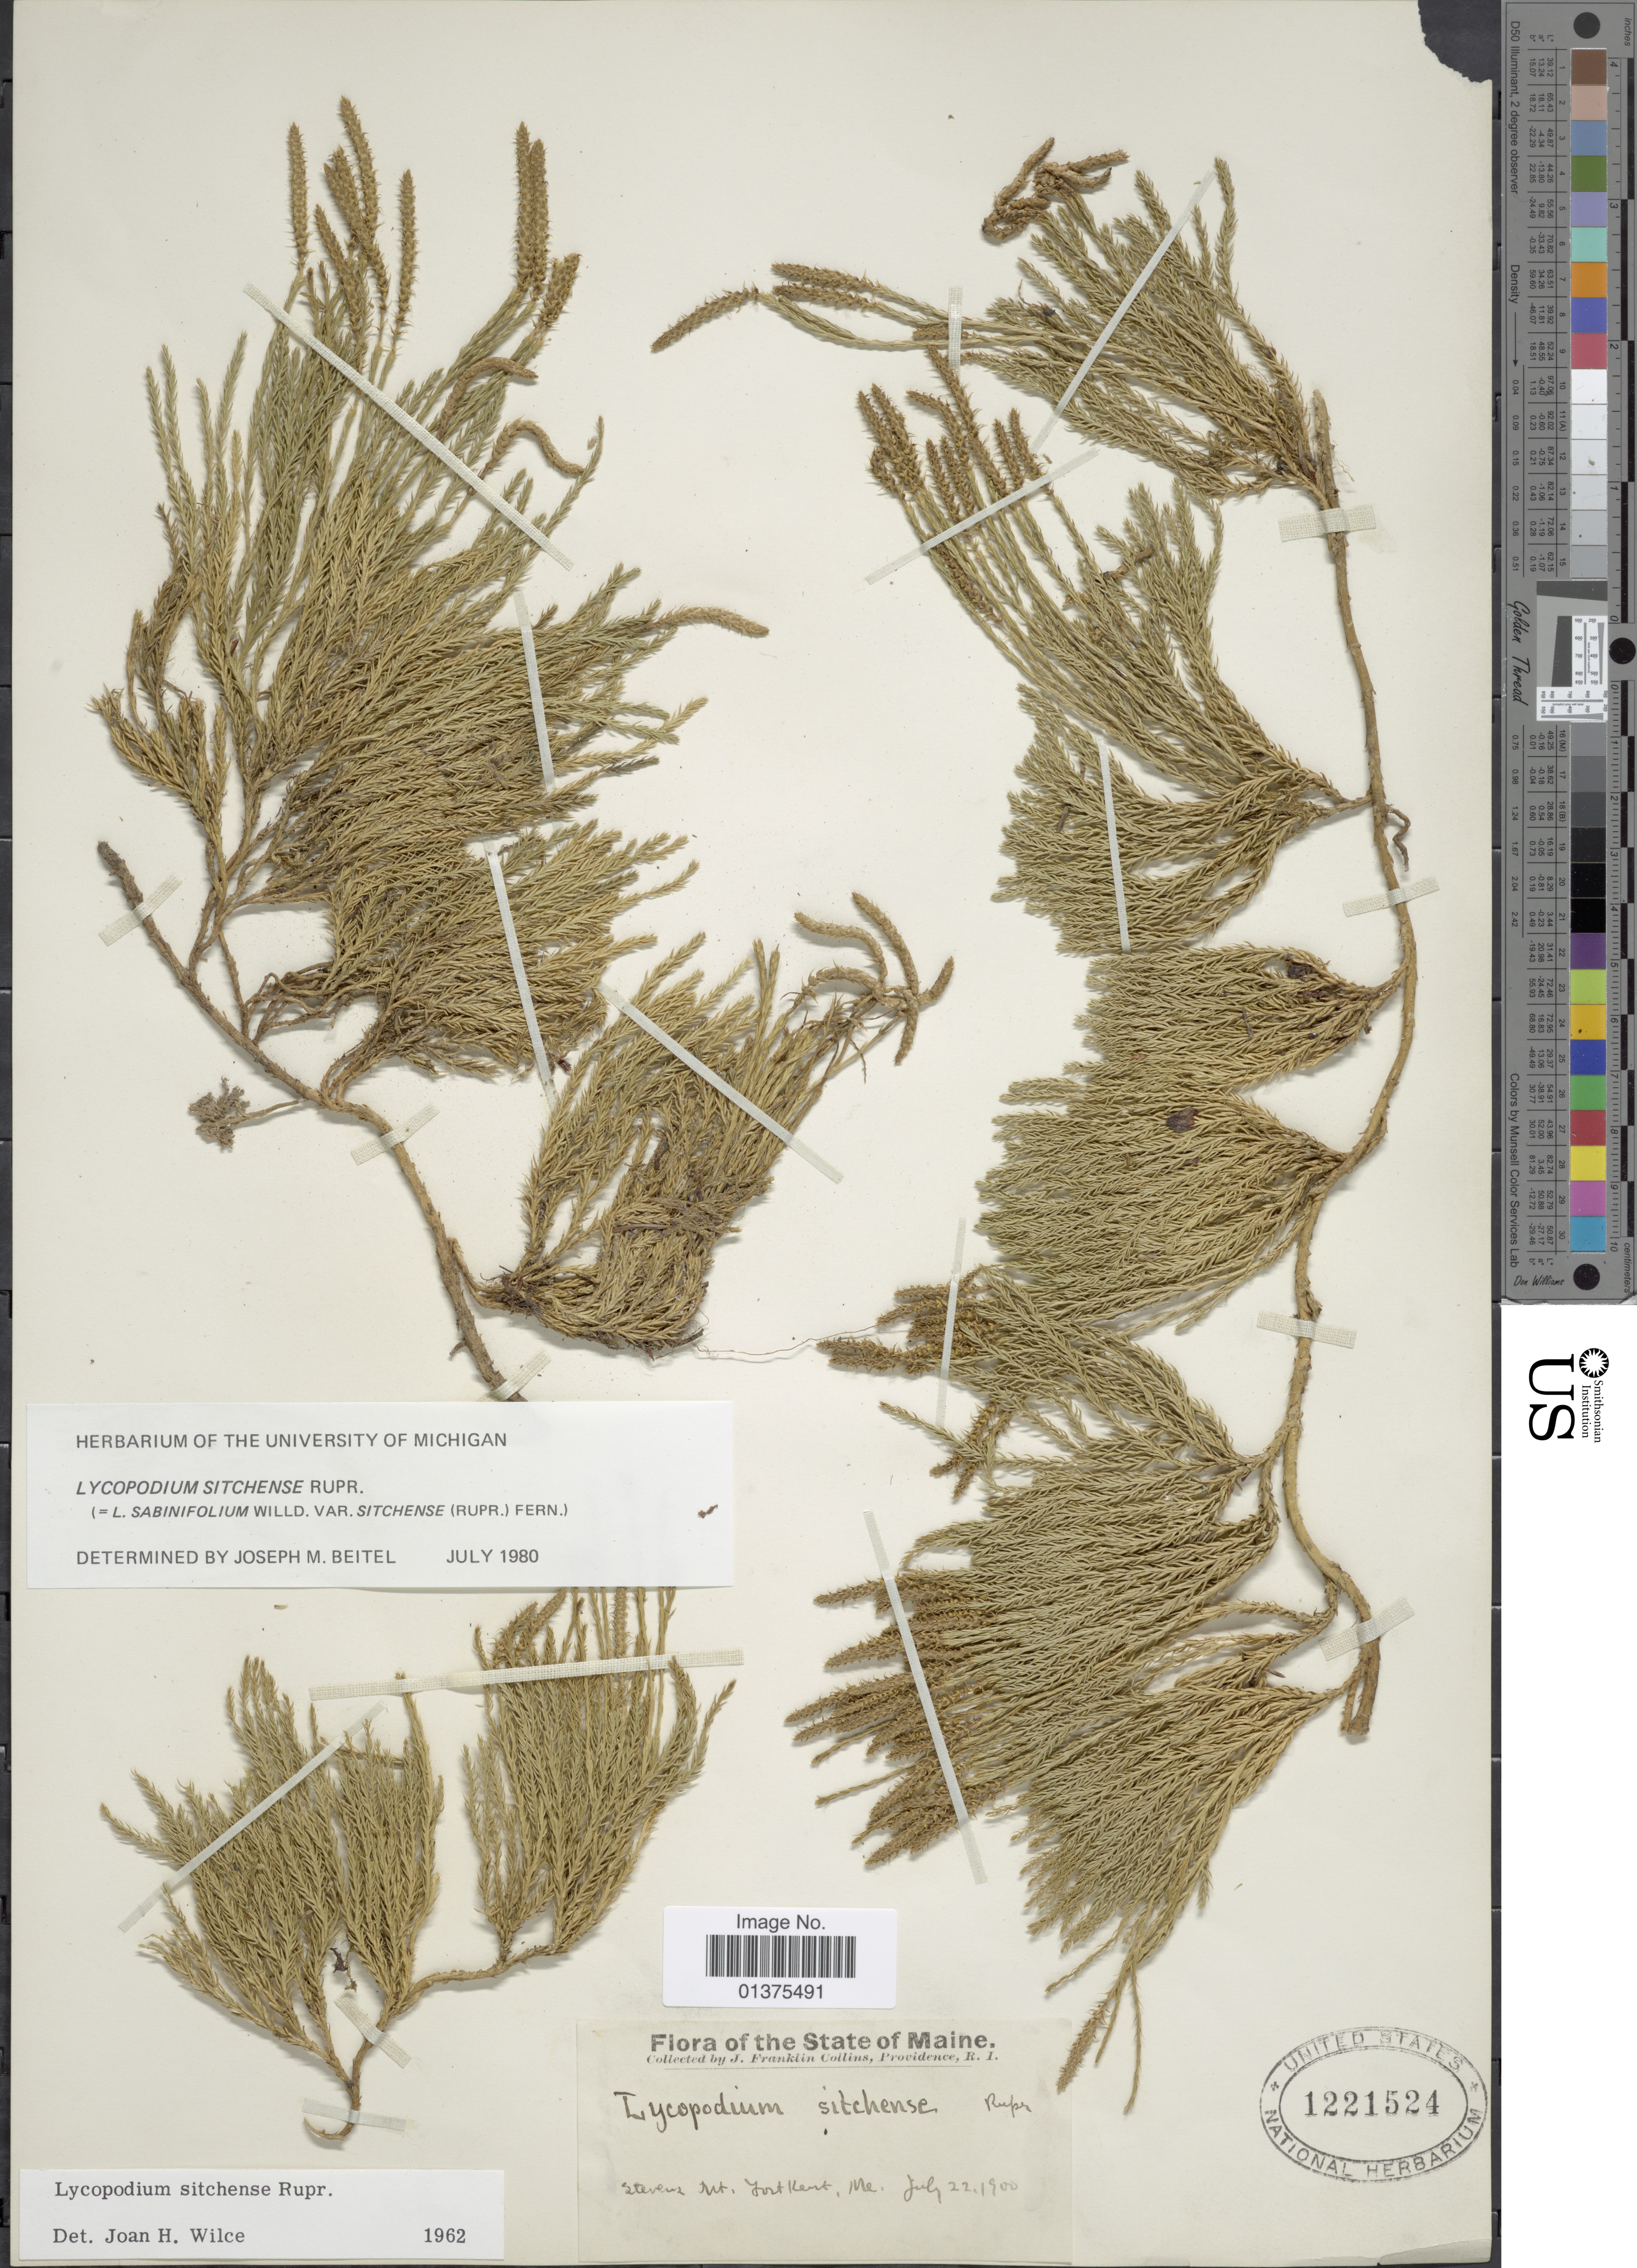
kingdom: Plantae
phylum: Tracheophyta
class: Lycopodiopsida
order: Lycopodiales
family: Lycopodiaceae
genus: Diphasiastrum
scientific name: Diphasiastrum sitchense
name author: (Rupr.) Holub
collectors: J. Collins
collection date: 1900-07-22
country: United States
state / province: Maine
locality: Ft. Kent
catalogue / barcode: US 1221524